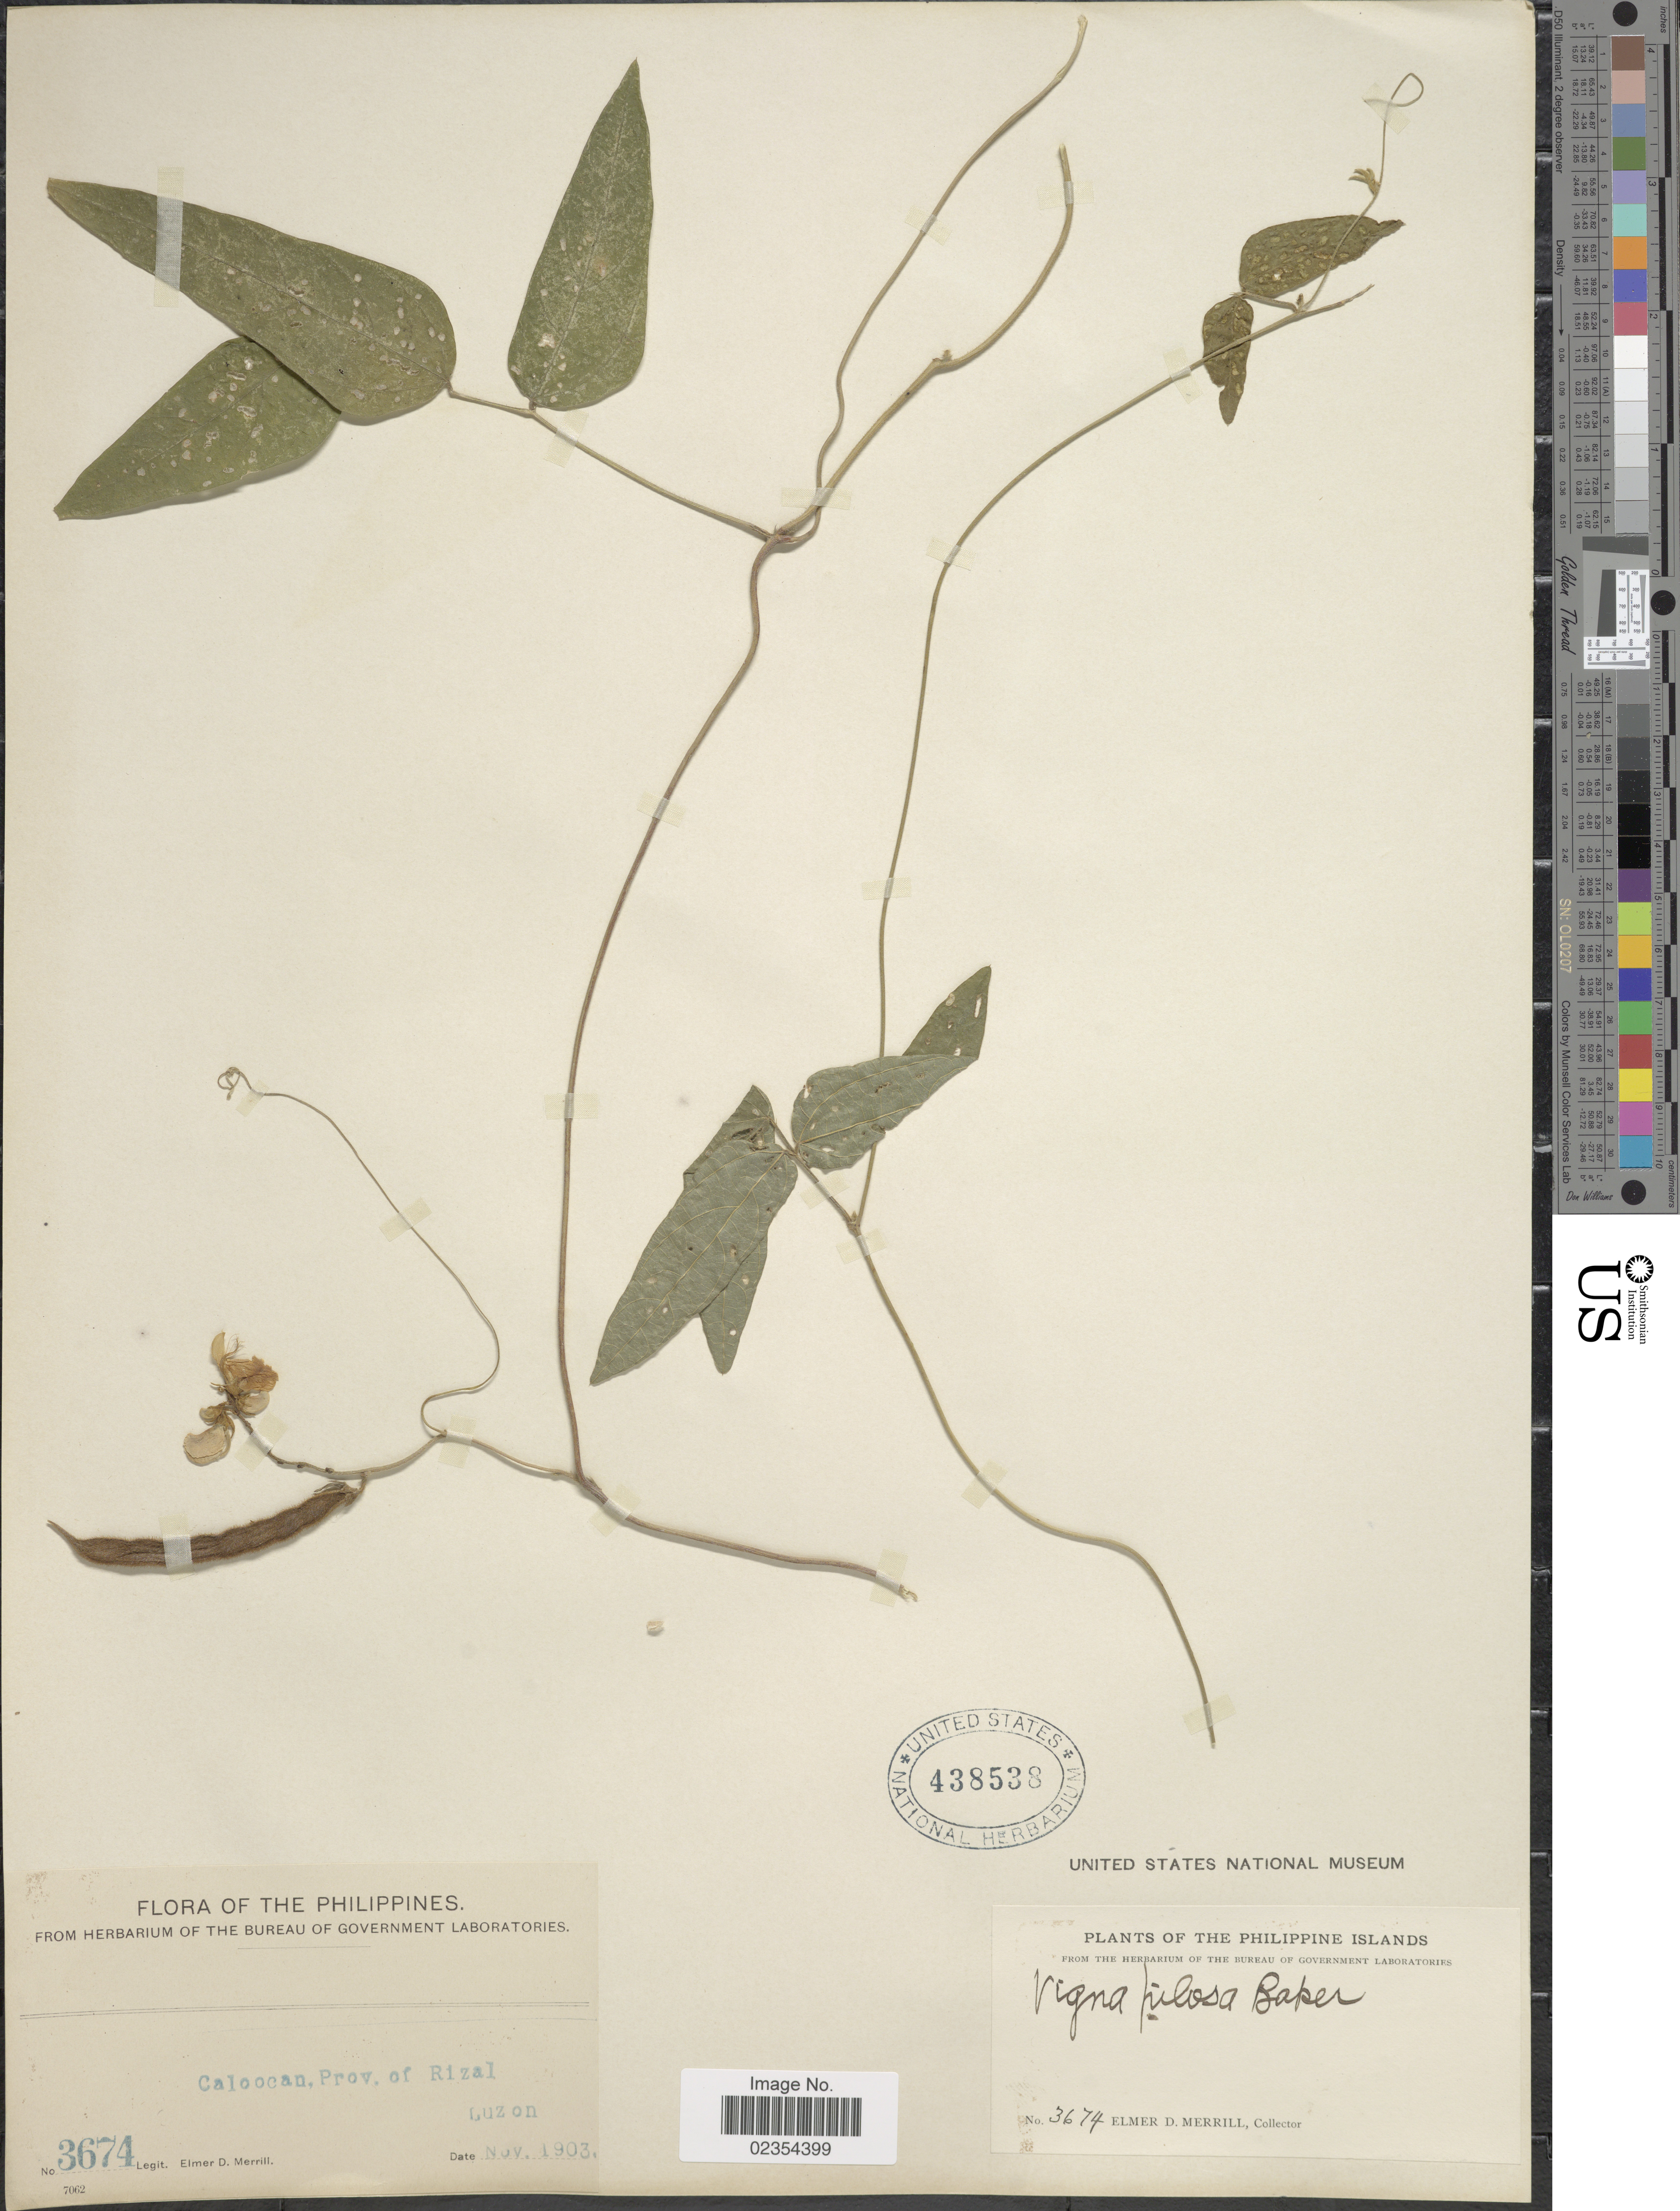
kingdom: Plantae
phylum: Tracheophyta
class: Magnoliopsida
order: Fabales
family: Fabaceae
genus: Vigna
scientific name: Vigna pilosa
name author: (Klein ex Willd.) Baker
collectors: E. D. Merrill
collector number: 3674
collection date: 1903-11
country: Philippines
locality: The Philippine Islands, Caloocan, Prov. of Rizal, Luzon.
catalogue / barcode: US 438538